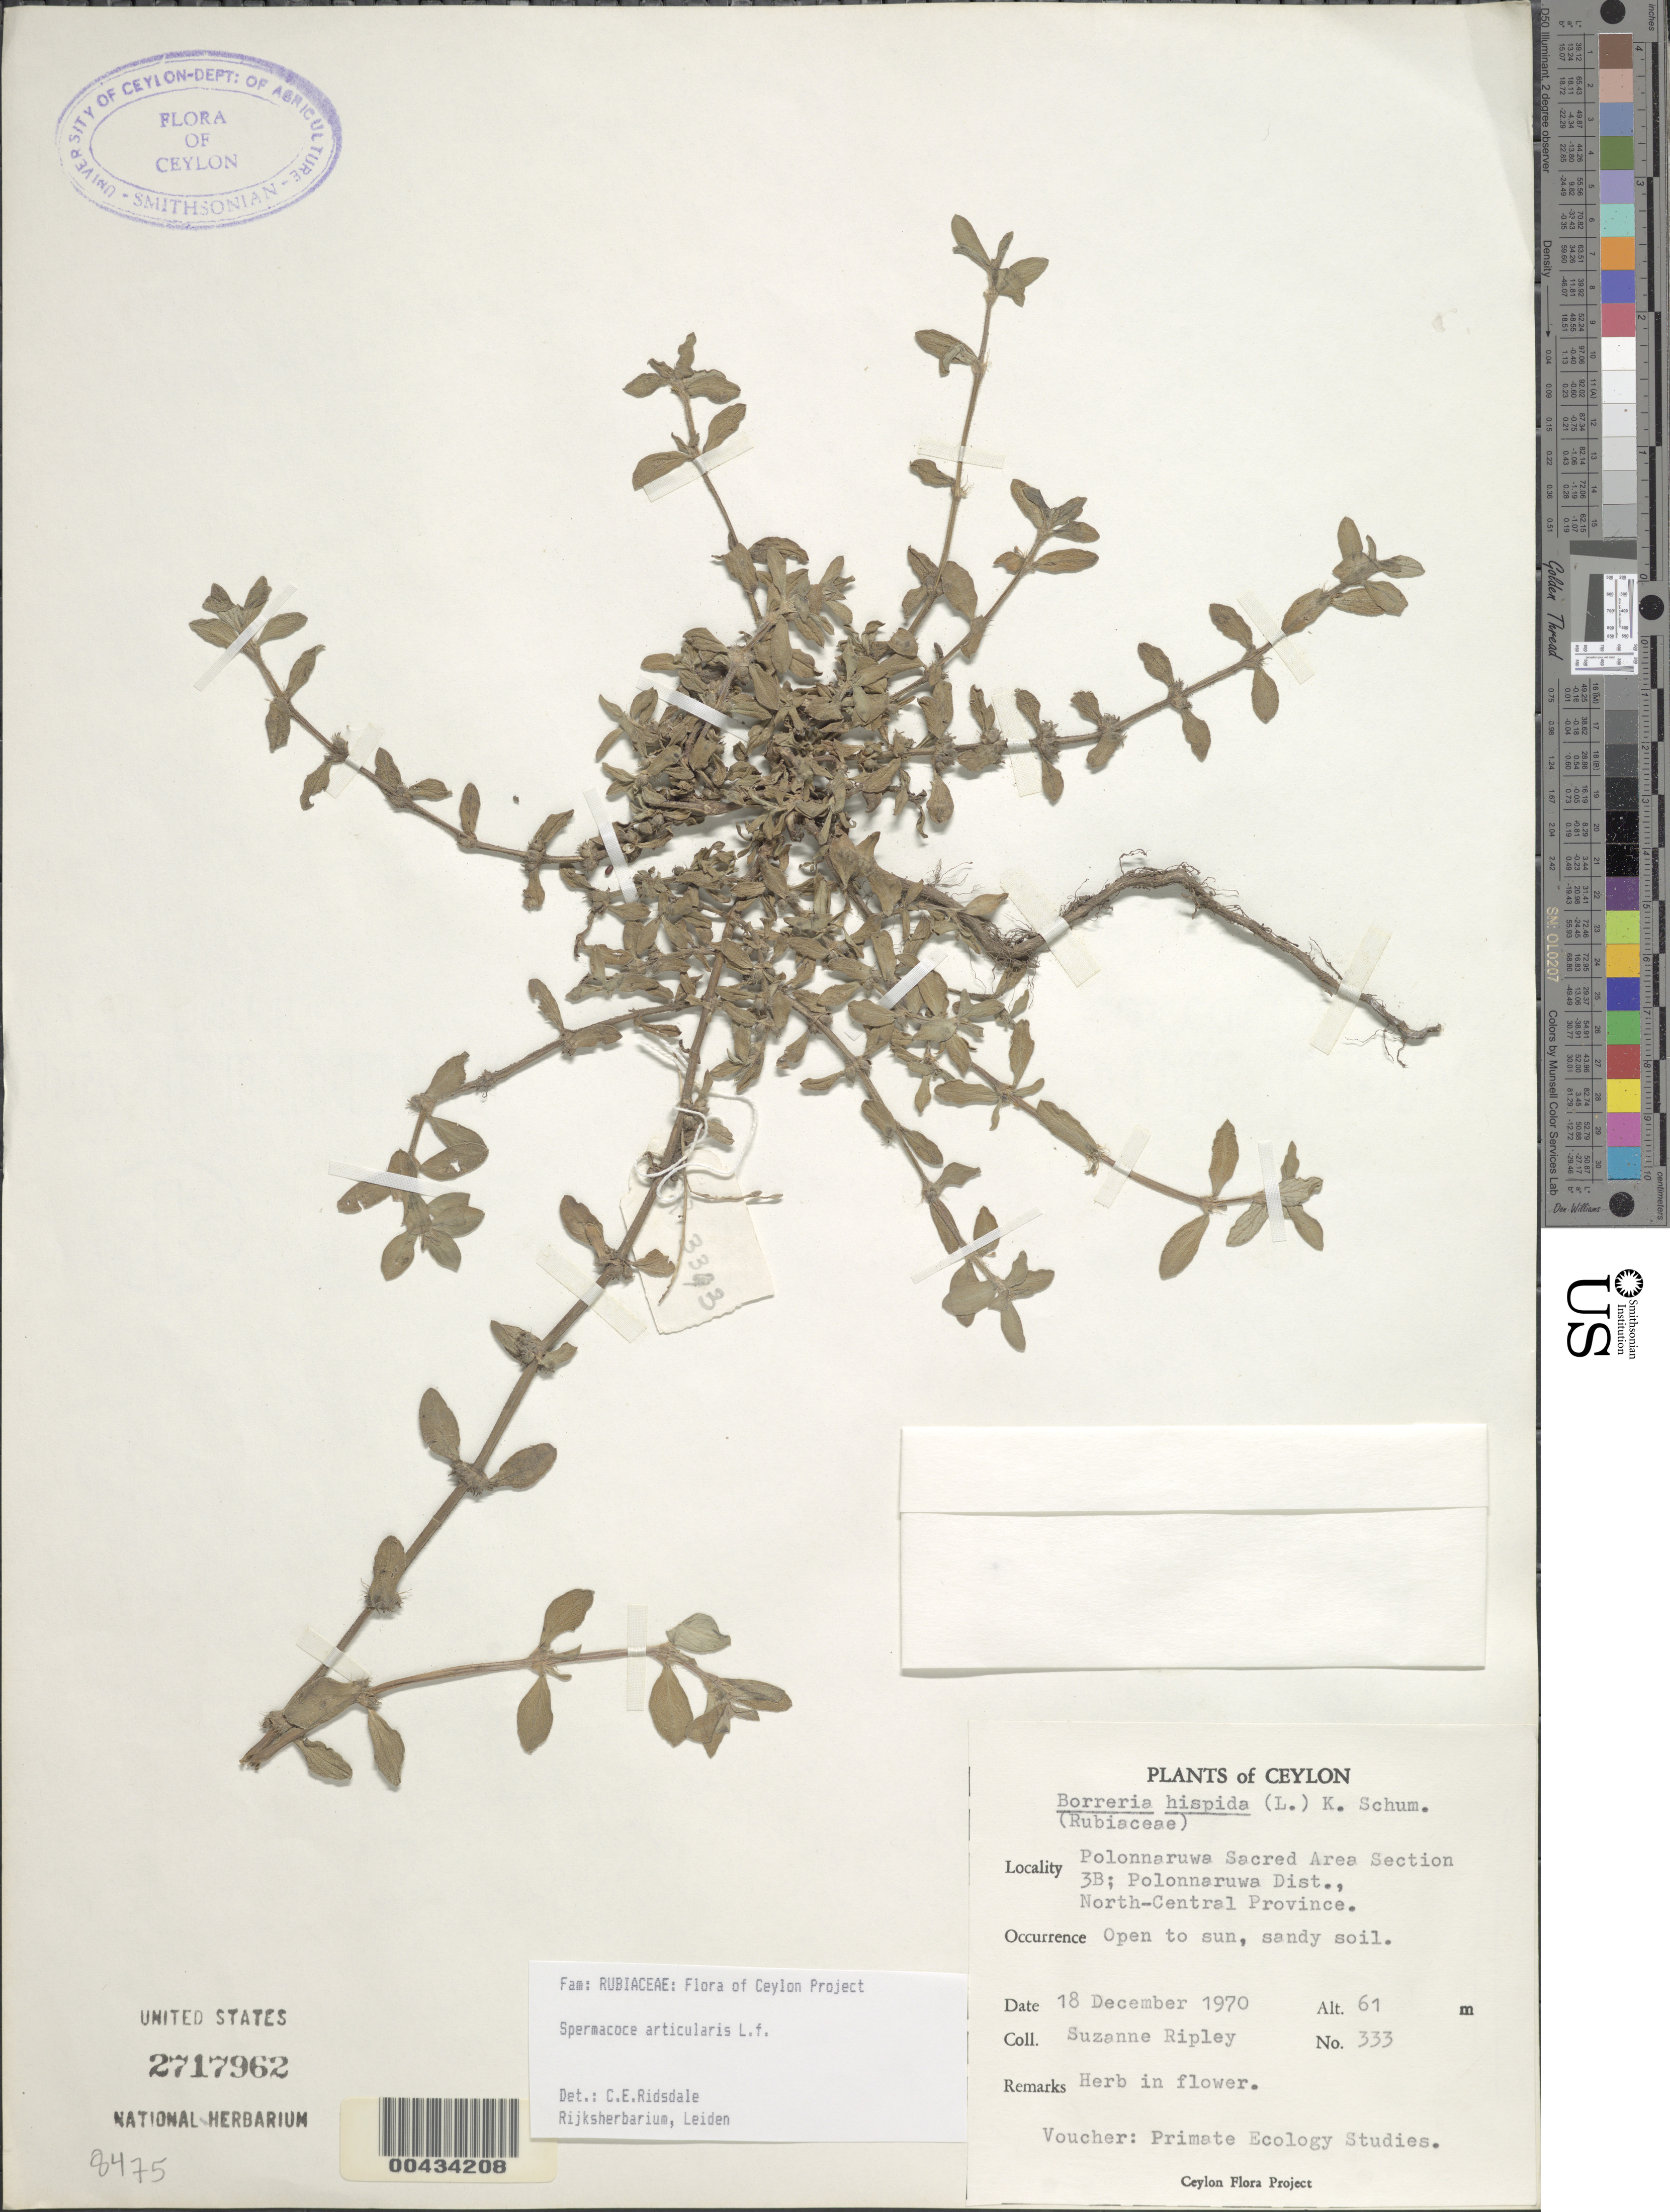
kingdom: Plantae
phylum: Tracheophyta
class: Magnoliopsida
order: Gentianales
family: Rubiaceae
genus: Spermacoce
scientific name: Spermacoce articularis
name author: L. f.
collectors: S. Ripley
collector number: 333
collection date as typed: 18 Dec 1970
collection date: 1970-12-18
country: Sri Lanka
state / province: North Central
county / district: Polonnaruwa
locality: Polonnaruwa Sacred Area, section 3B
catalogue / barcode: US 2717962